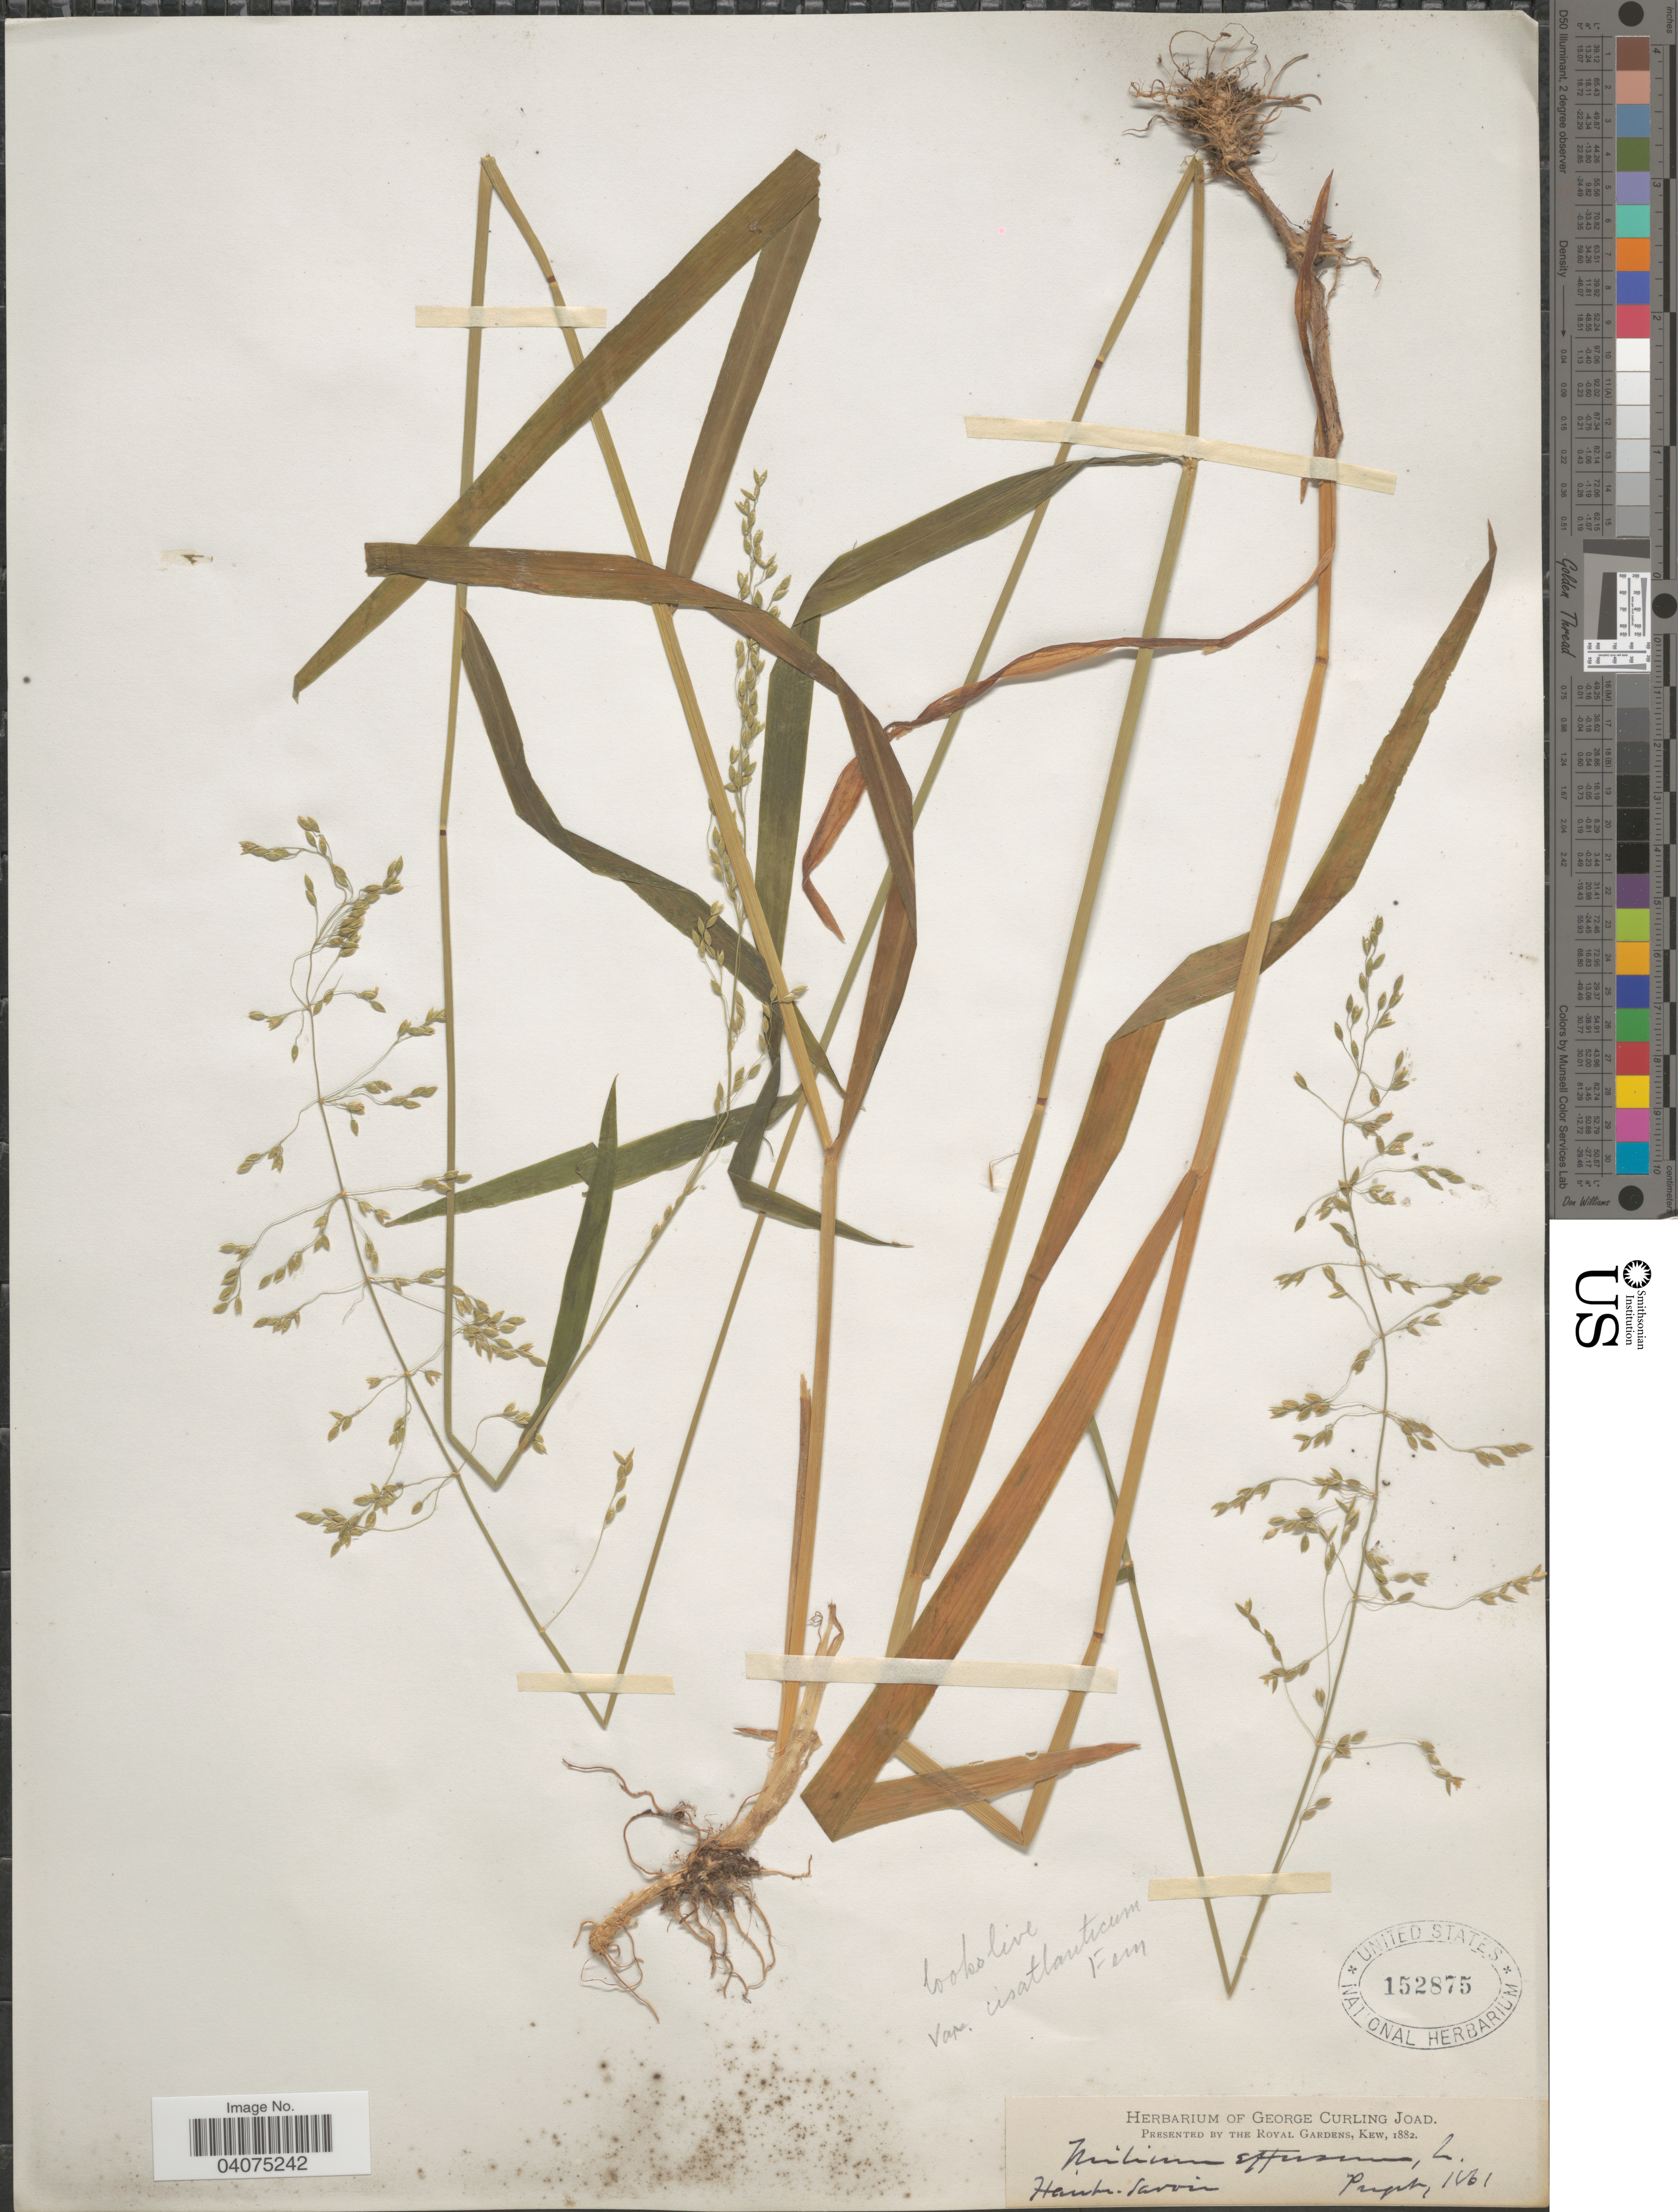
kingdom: Plantae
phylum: Tracheophyta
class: Liliopsida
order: Poales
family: Poaceae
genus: Milium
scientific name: Milium effusum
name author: L.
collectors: -. Puget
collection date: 1861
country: France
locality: Haute-Savoie.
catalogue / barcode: US 152875